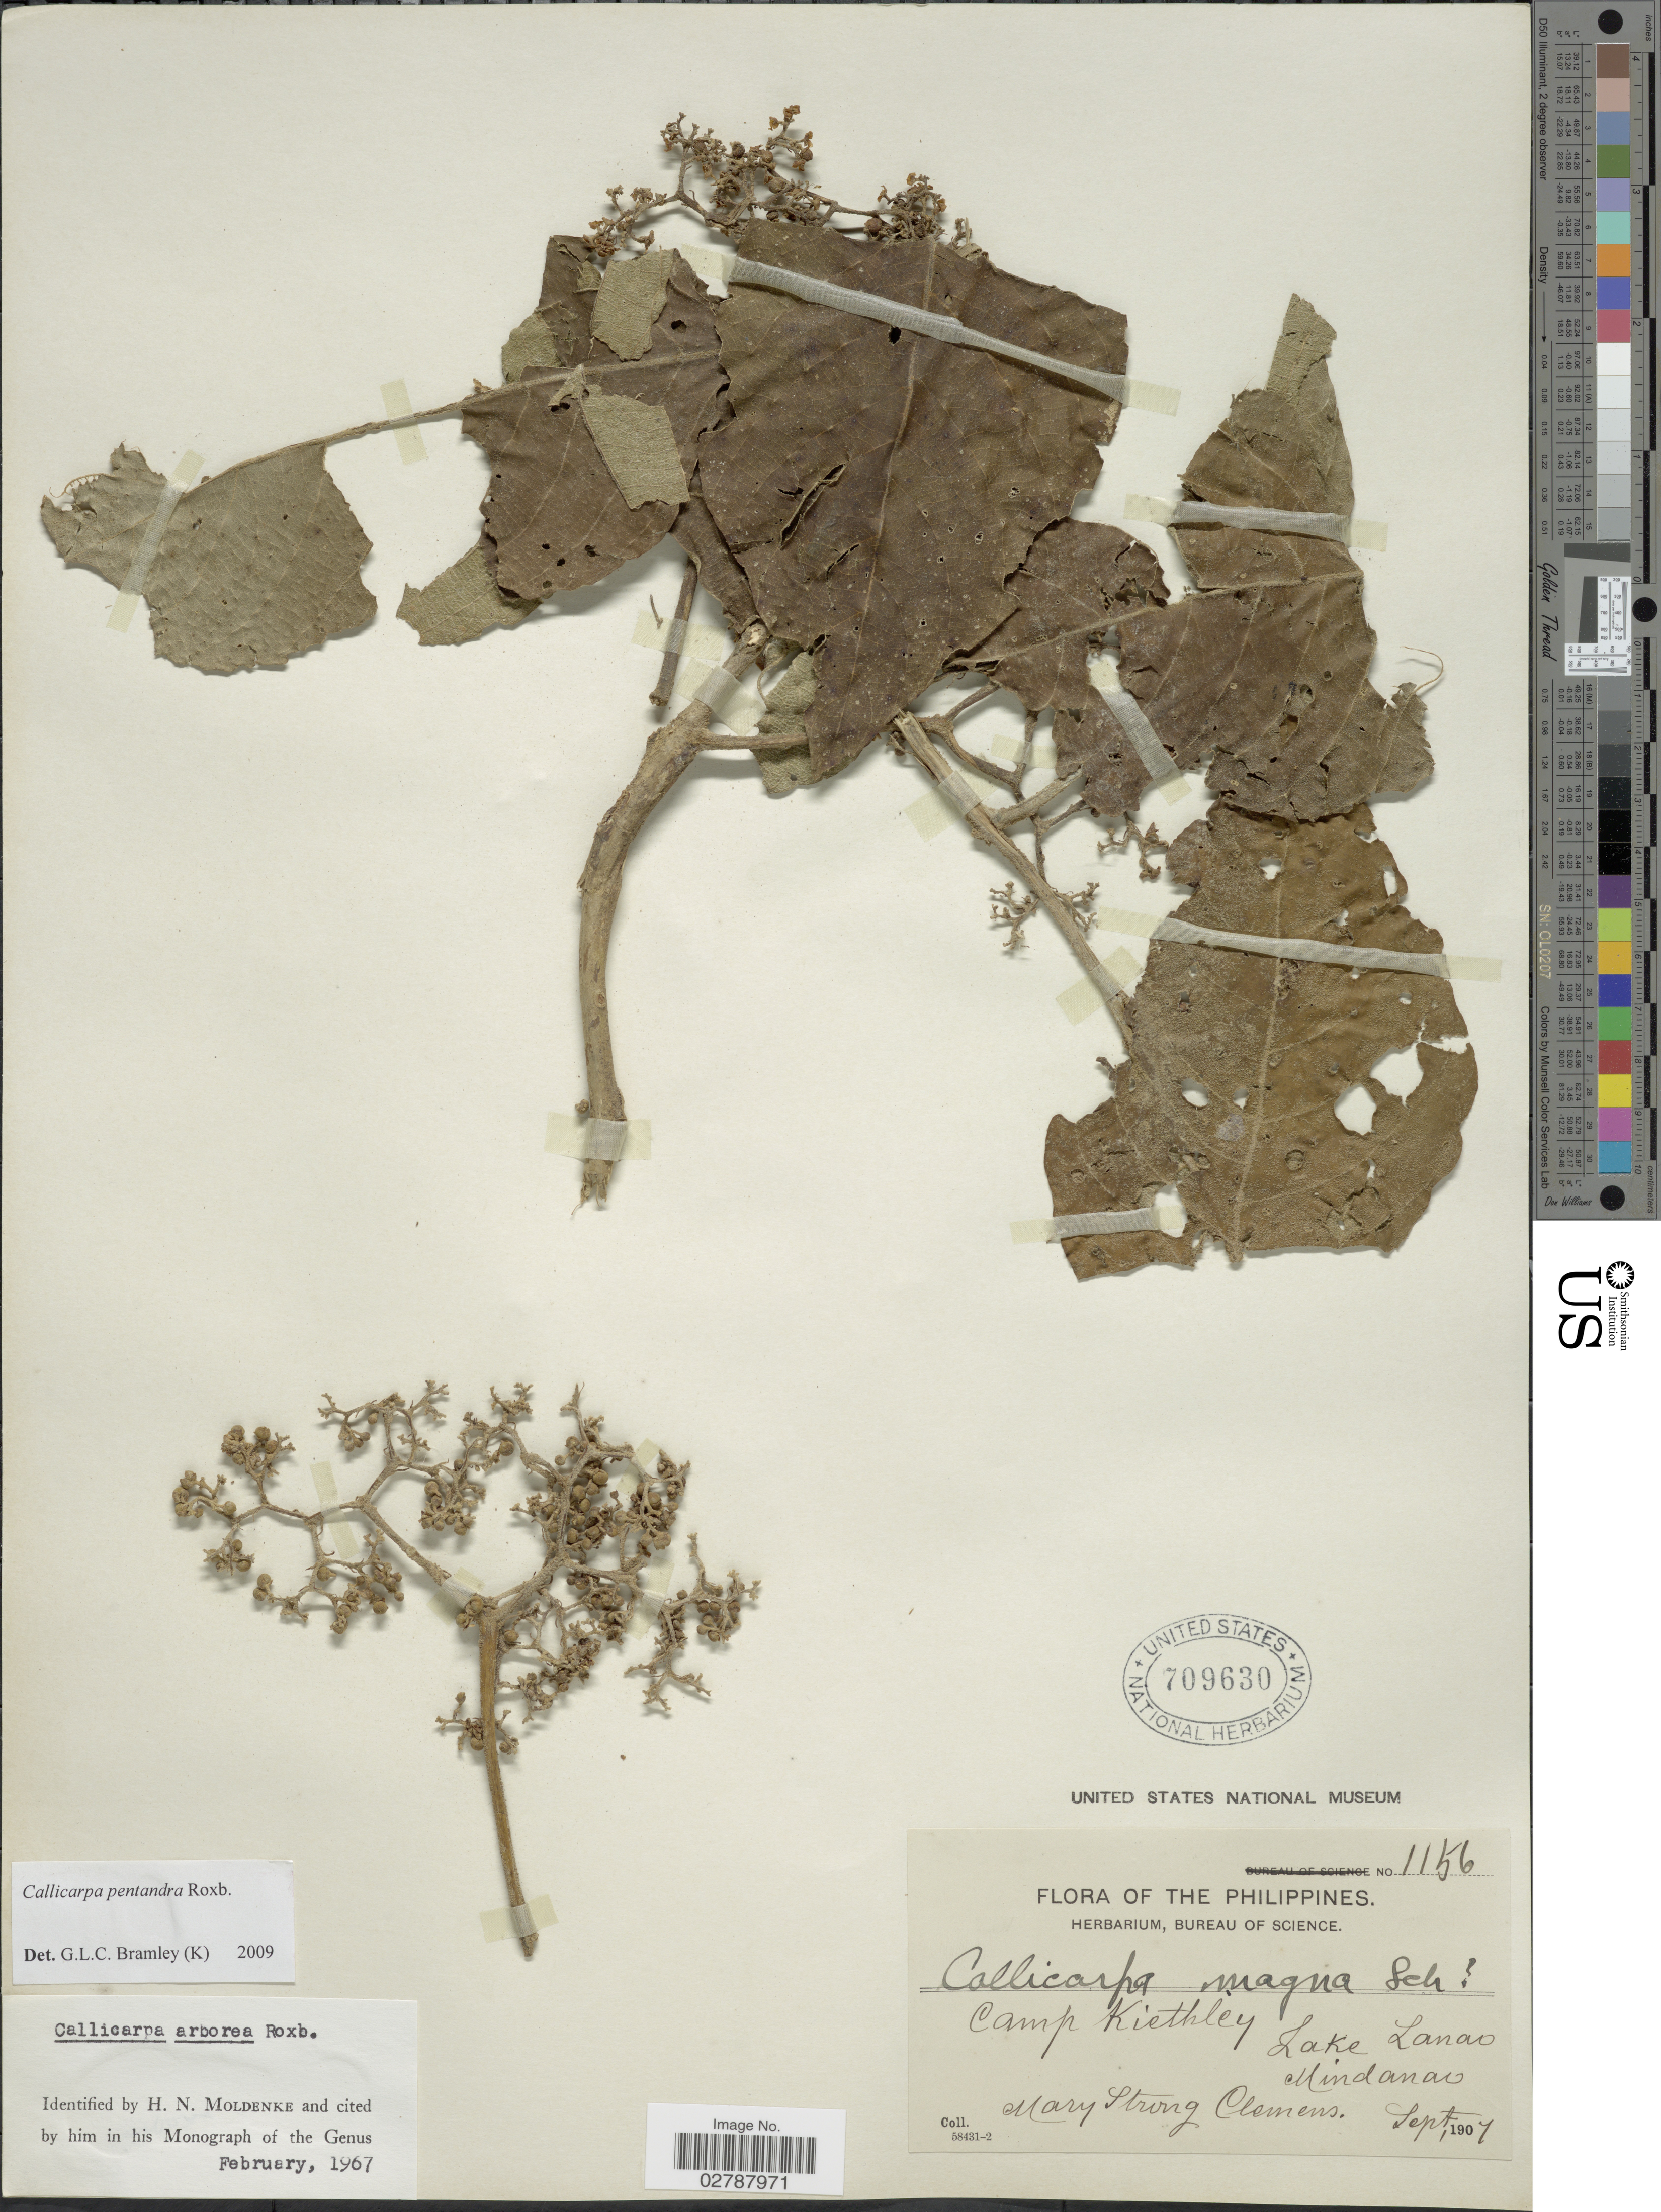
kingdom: Plantae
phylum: Tracheophyta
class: Magnoliopsida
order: Lamiales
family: Lamiaceae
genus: Callicarpa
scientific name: Callicarpa pentandra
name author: Roxb.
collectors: M. S. Clemens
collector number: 1156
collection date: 1907-09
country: Philippines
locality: Camp Kiethley, Lake Lanao, Mindanao.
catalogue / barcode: US 709630